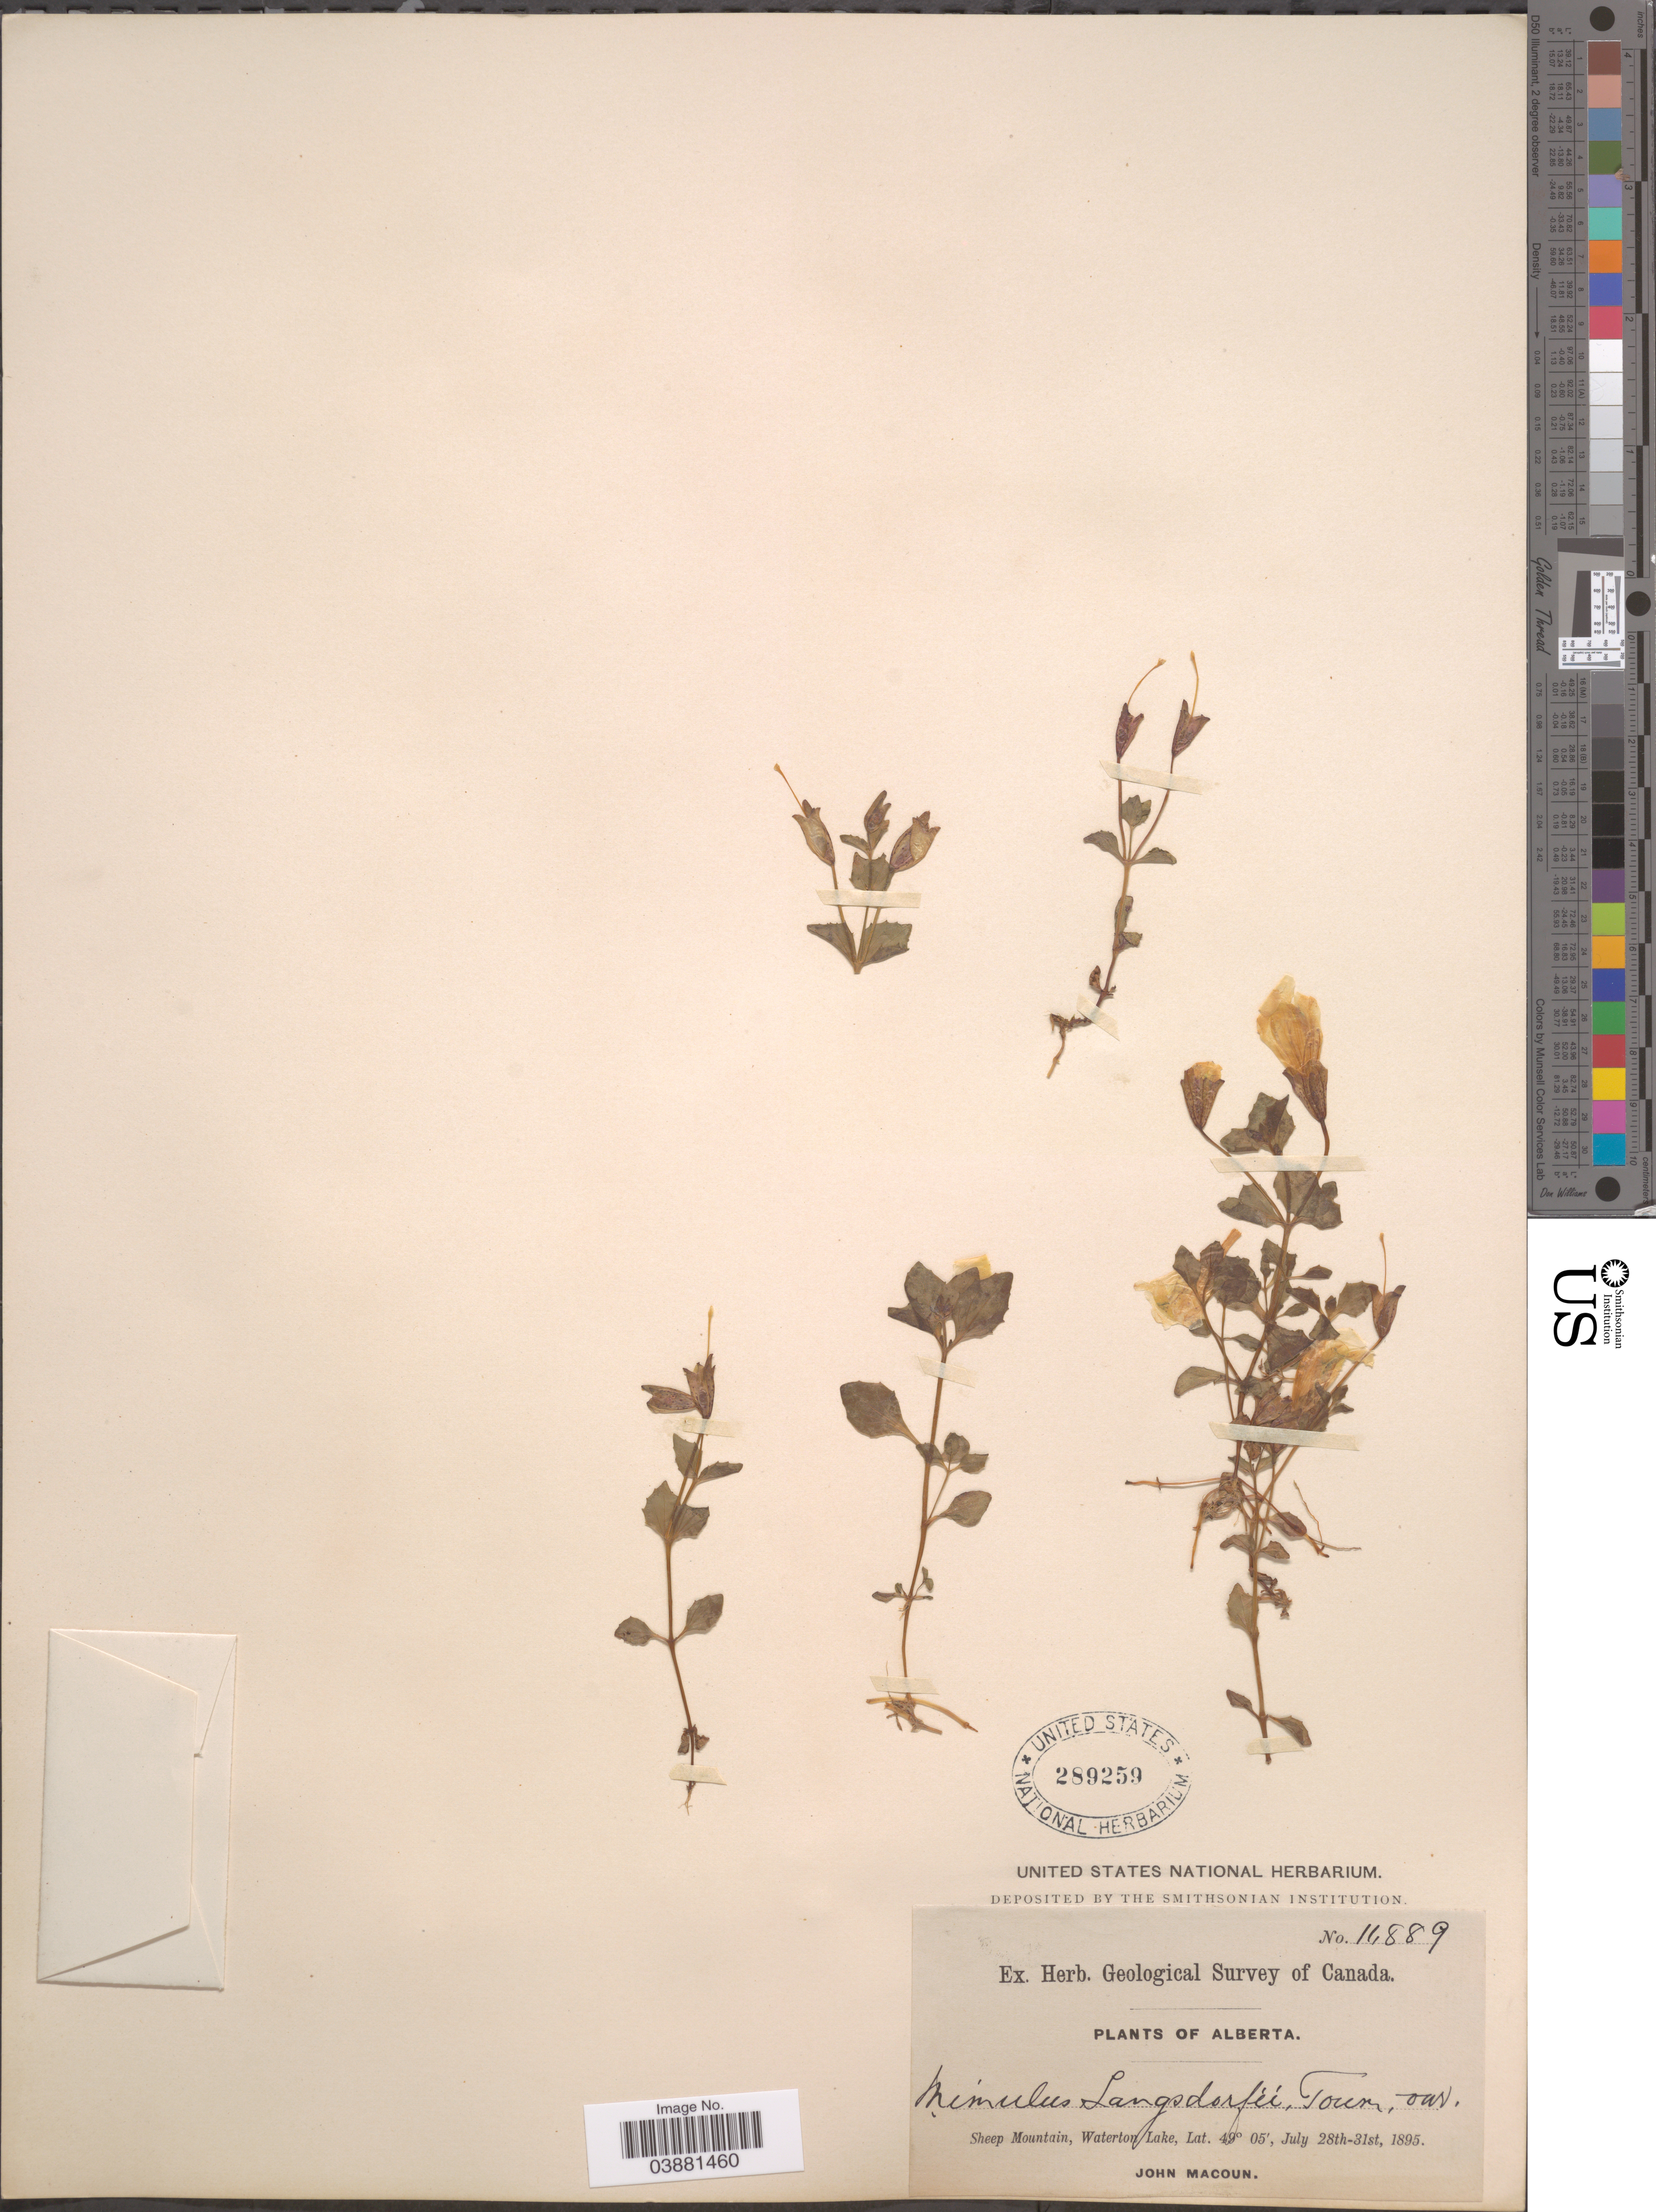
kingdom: Plantae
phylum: Tracheophyta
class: Magnoliopsida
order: Lamiales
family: Phrymaceae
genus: Mimulus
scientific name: Mimulus guttatus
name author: DC.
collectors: J. Macoun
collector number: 11889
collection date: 1895-07-28/1895-07-31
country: Canada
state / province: Alberta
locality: Sheep Mountain, Waterton Lake.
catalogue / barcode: US 289259